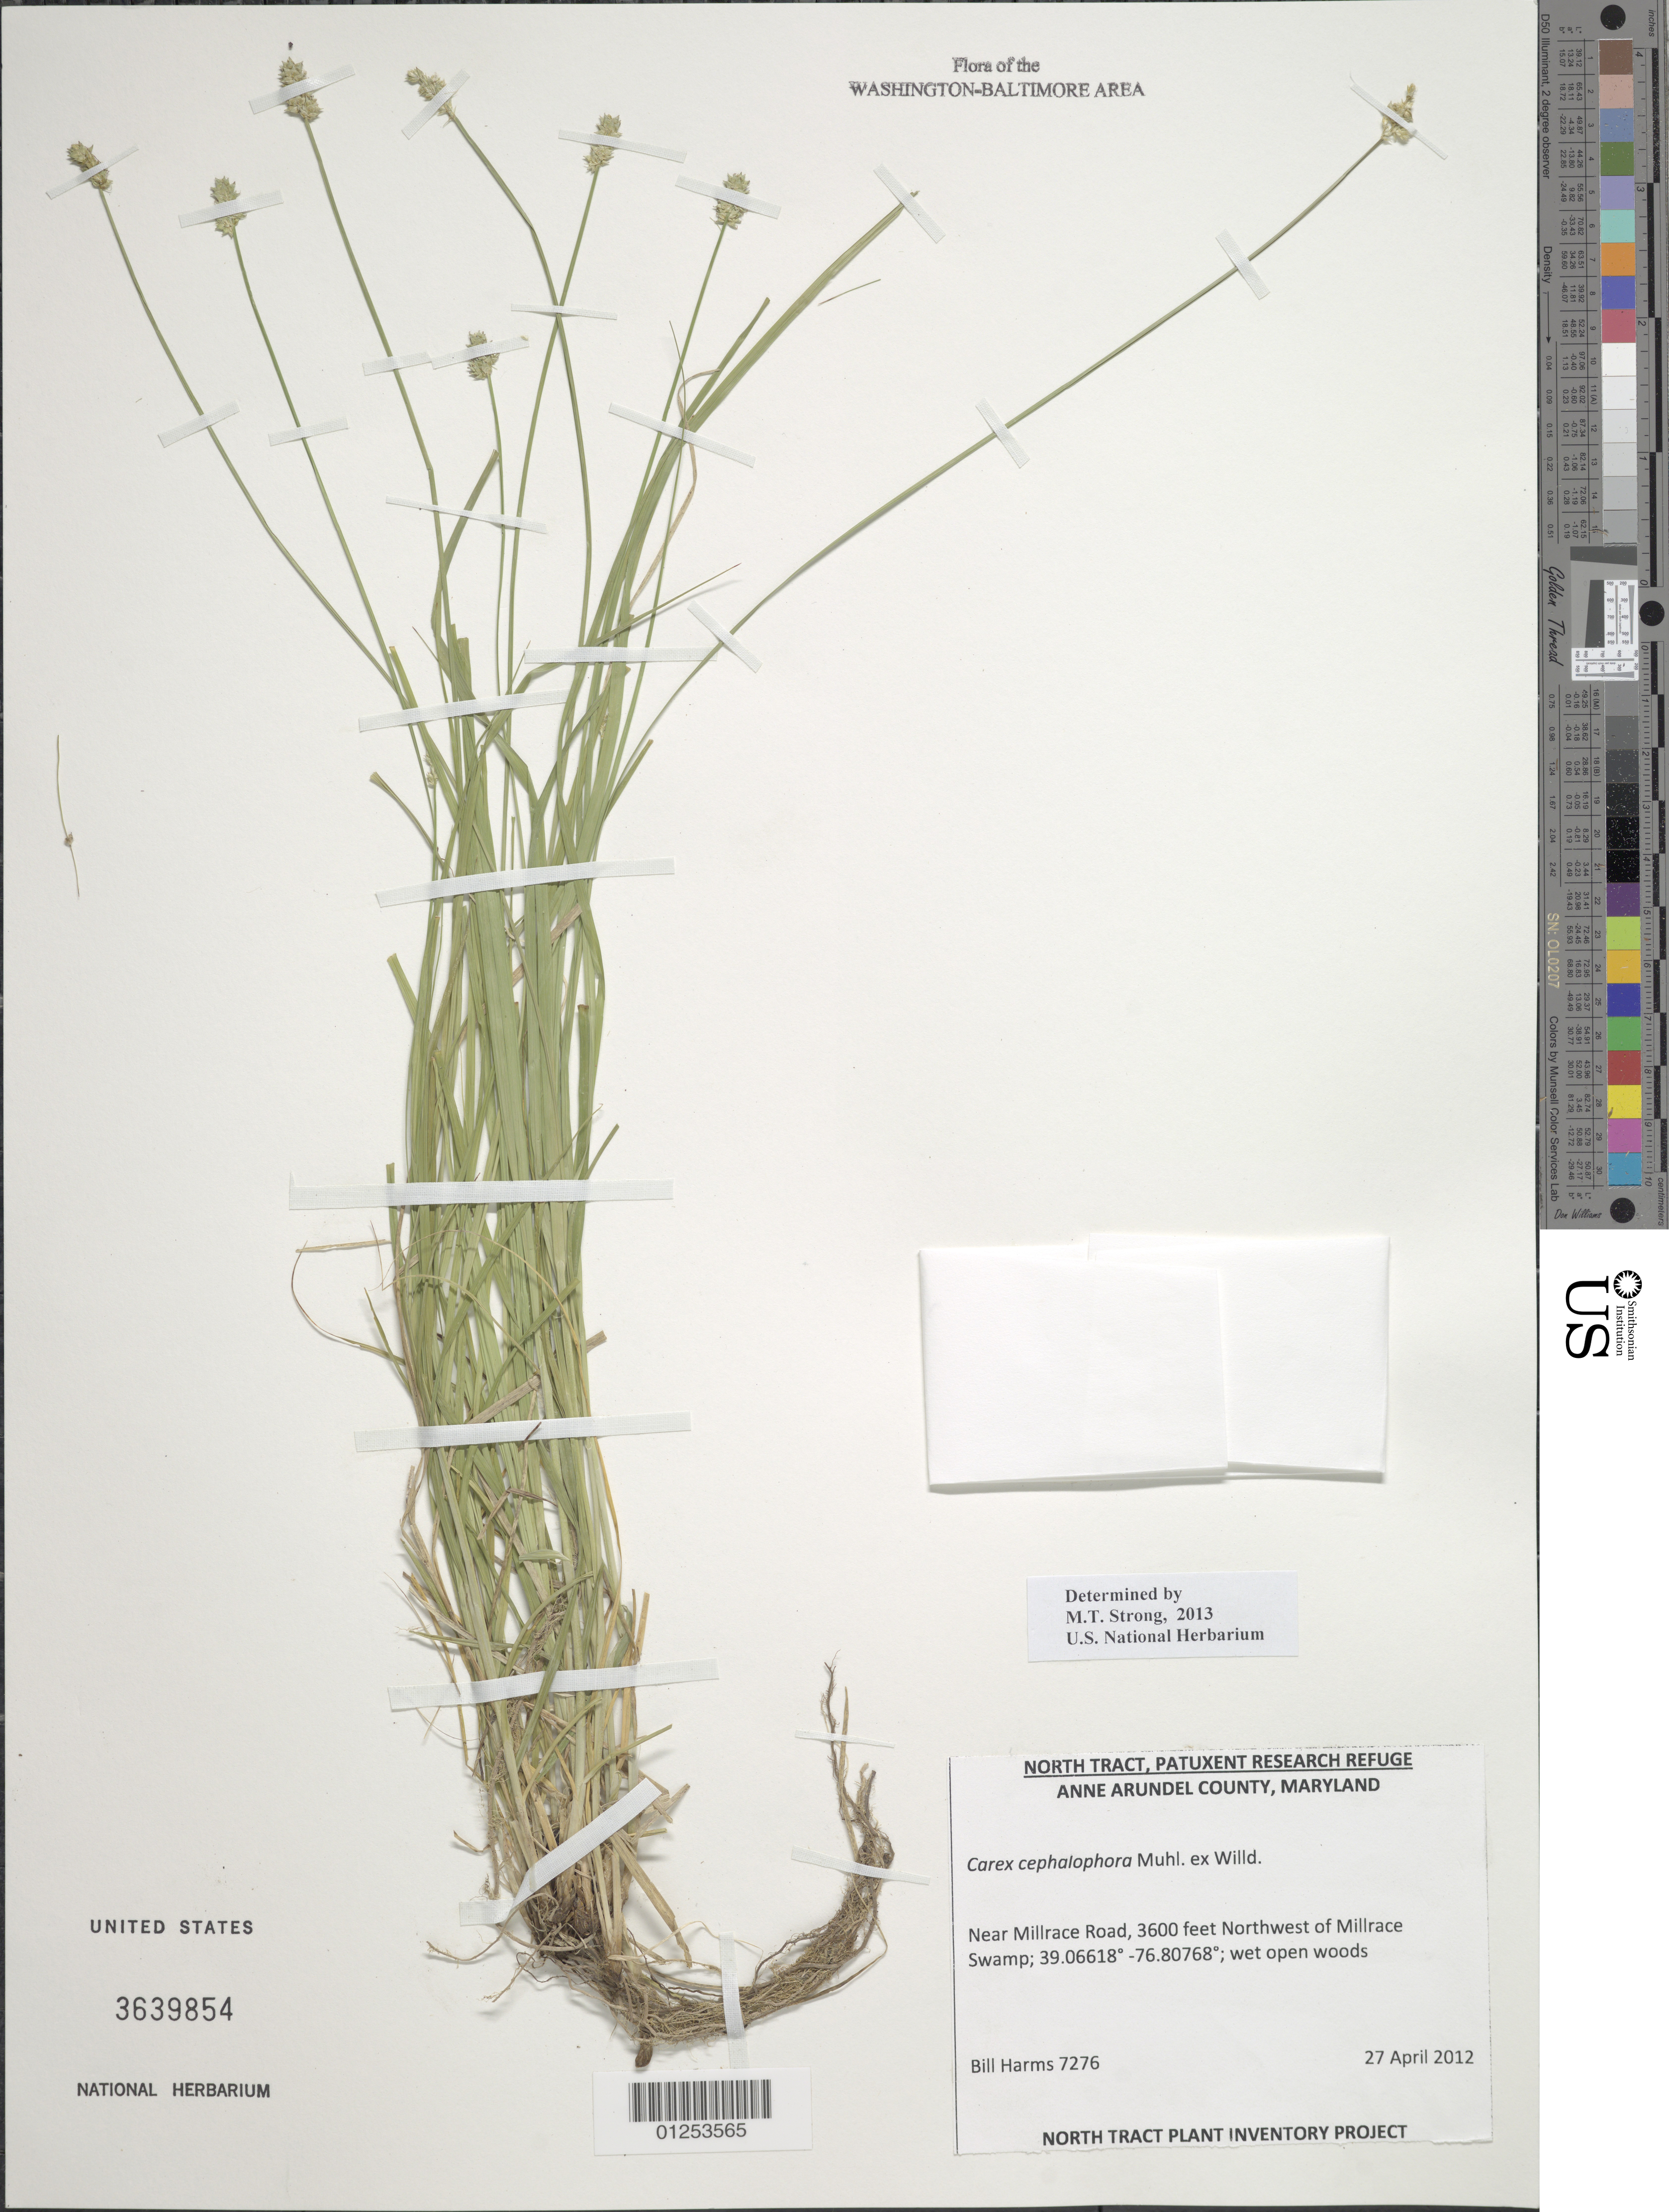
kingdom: Plantae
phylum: Tracheophyta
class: Liliopsida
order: Poales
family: Cyperaceae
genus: Carex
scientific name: Carex cephalophora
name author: Muhl. ex Willd.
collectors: B. Harms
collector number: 7276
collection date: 2012-04-27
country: United States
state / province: Maryland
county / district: Anne Arundel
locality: Near Millrace Road, 3600 feet Northwest of Millrace Swamp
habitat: wet open woods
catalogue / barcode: US 3639854